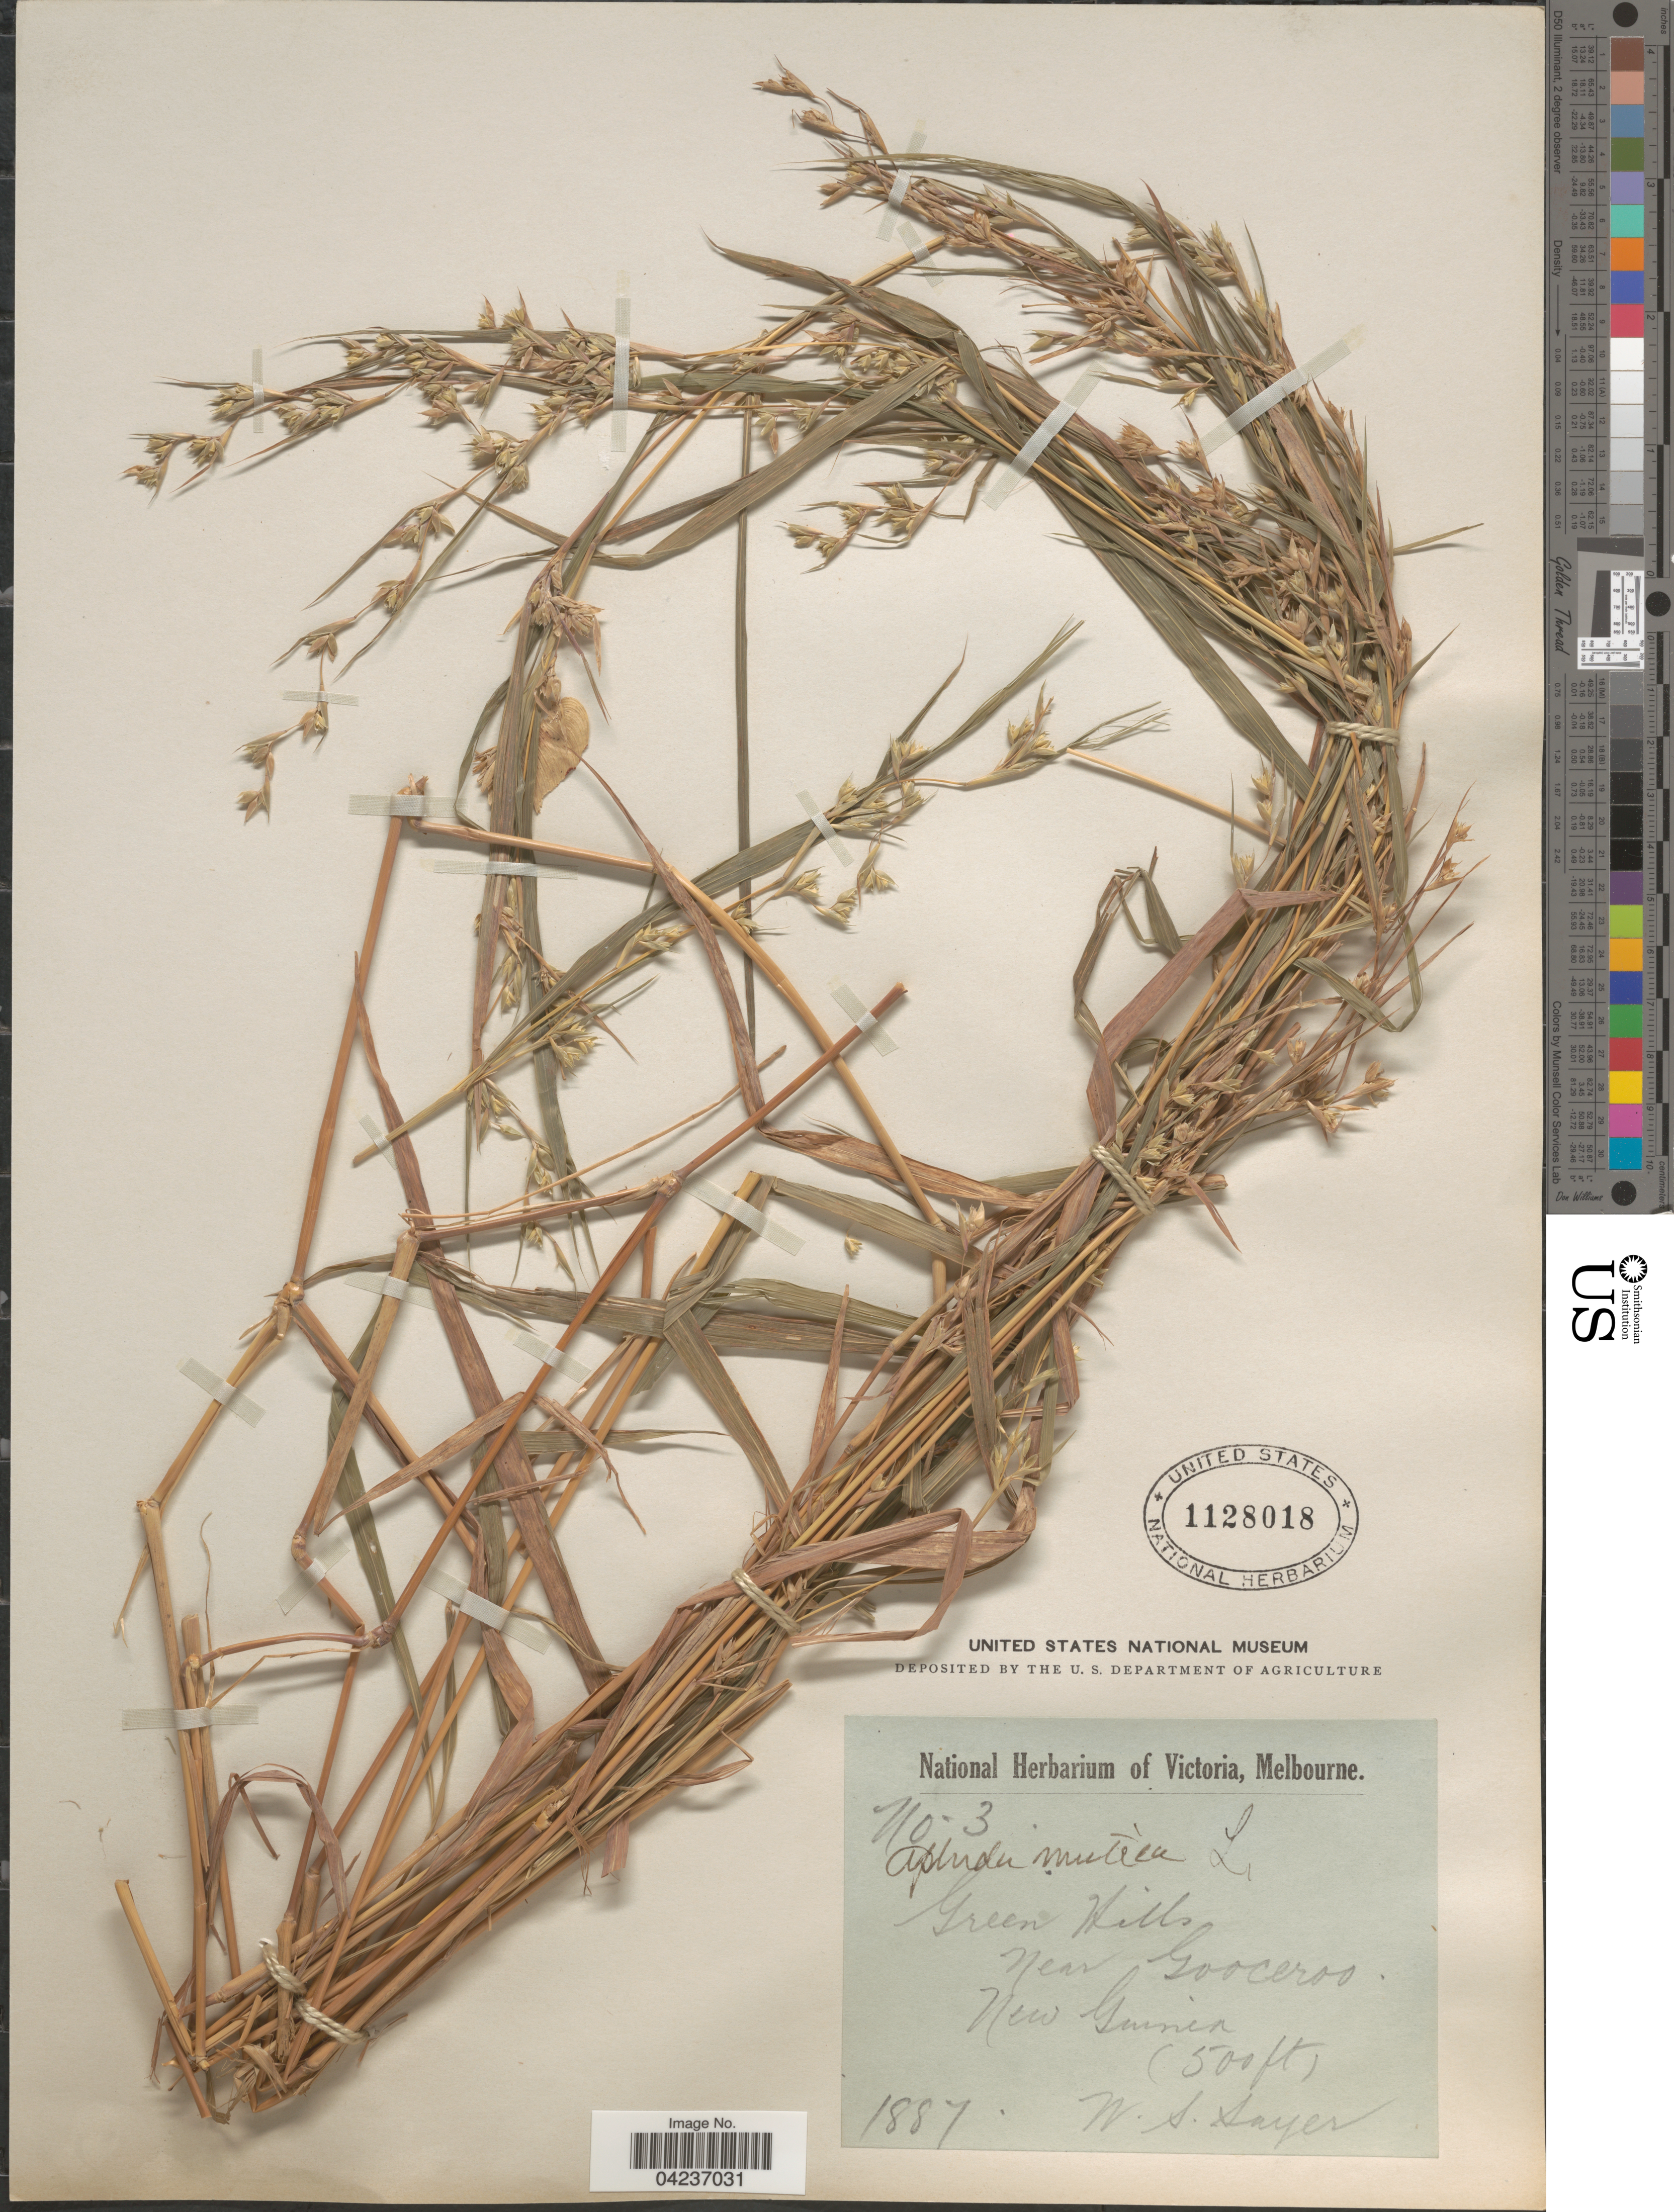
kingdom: Plantae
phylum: Tracheophyta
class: Liliopsida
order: Poales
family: Poaceae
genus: Apluda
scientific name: Apluda mutica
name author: L.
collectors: W. Sayer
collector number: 3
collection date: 1887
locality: Green Hills near Gooceroo. New Guinea.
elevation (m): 152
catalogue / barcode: US 1128018